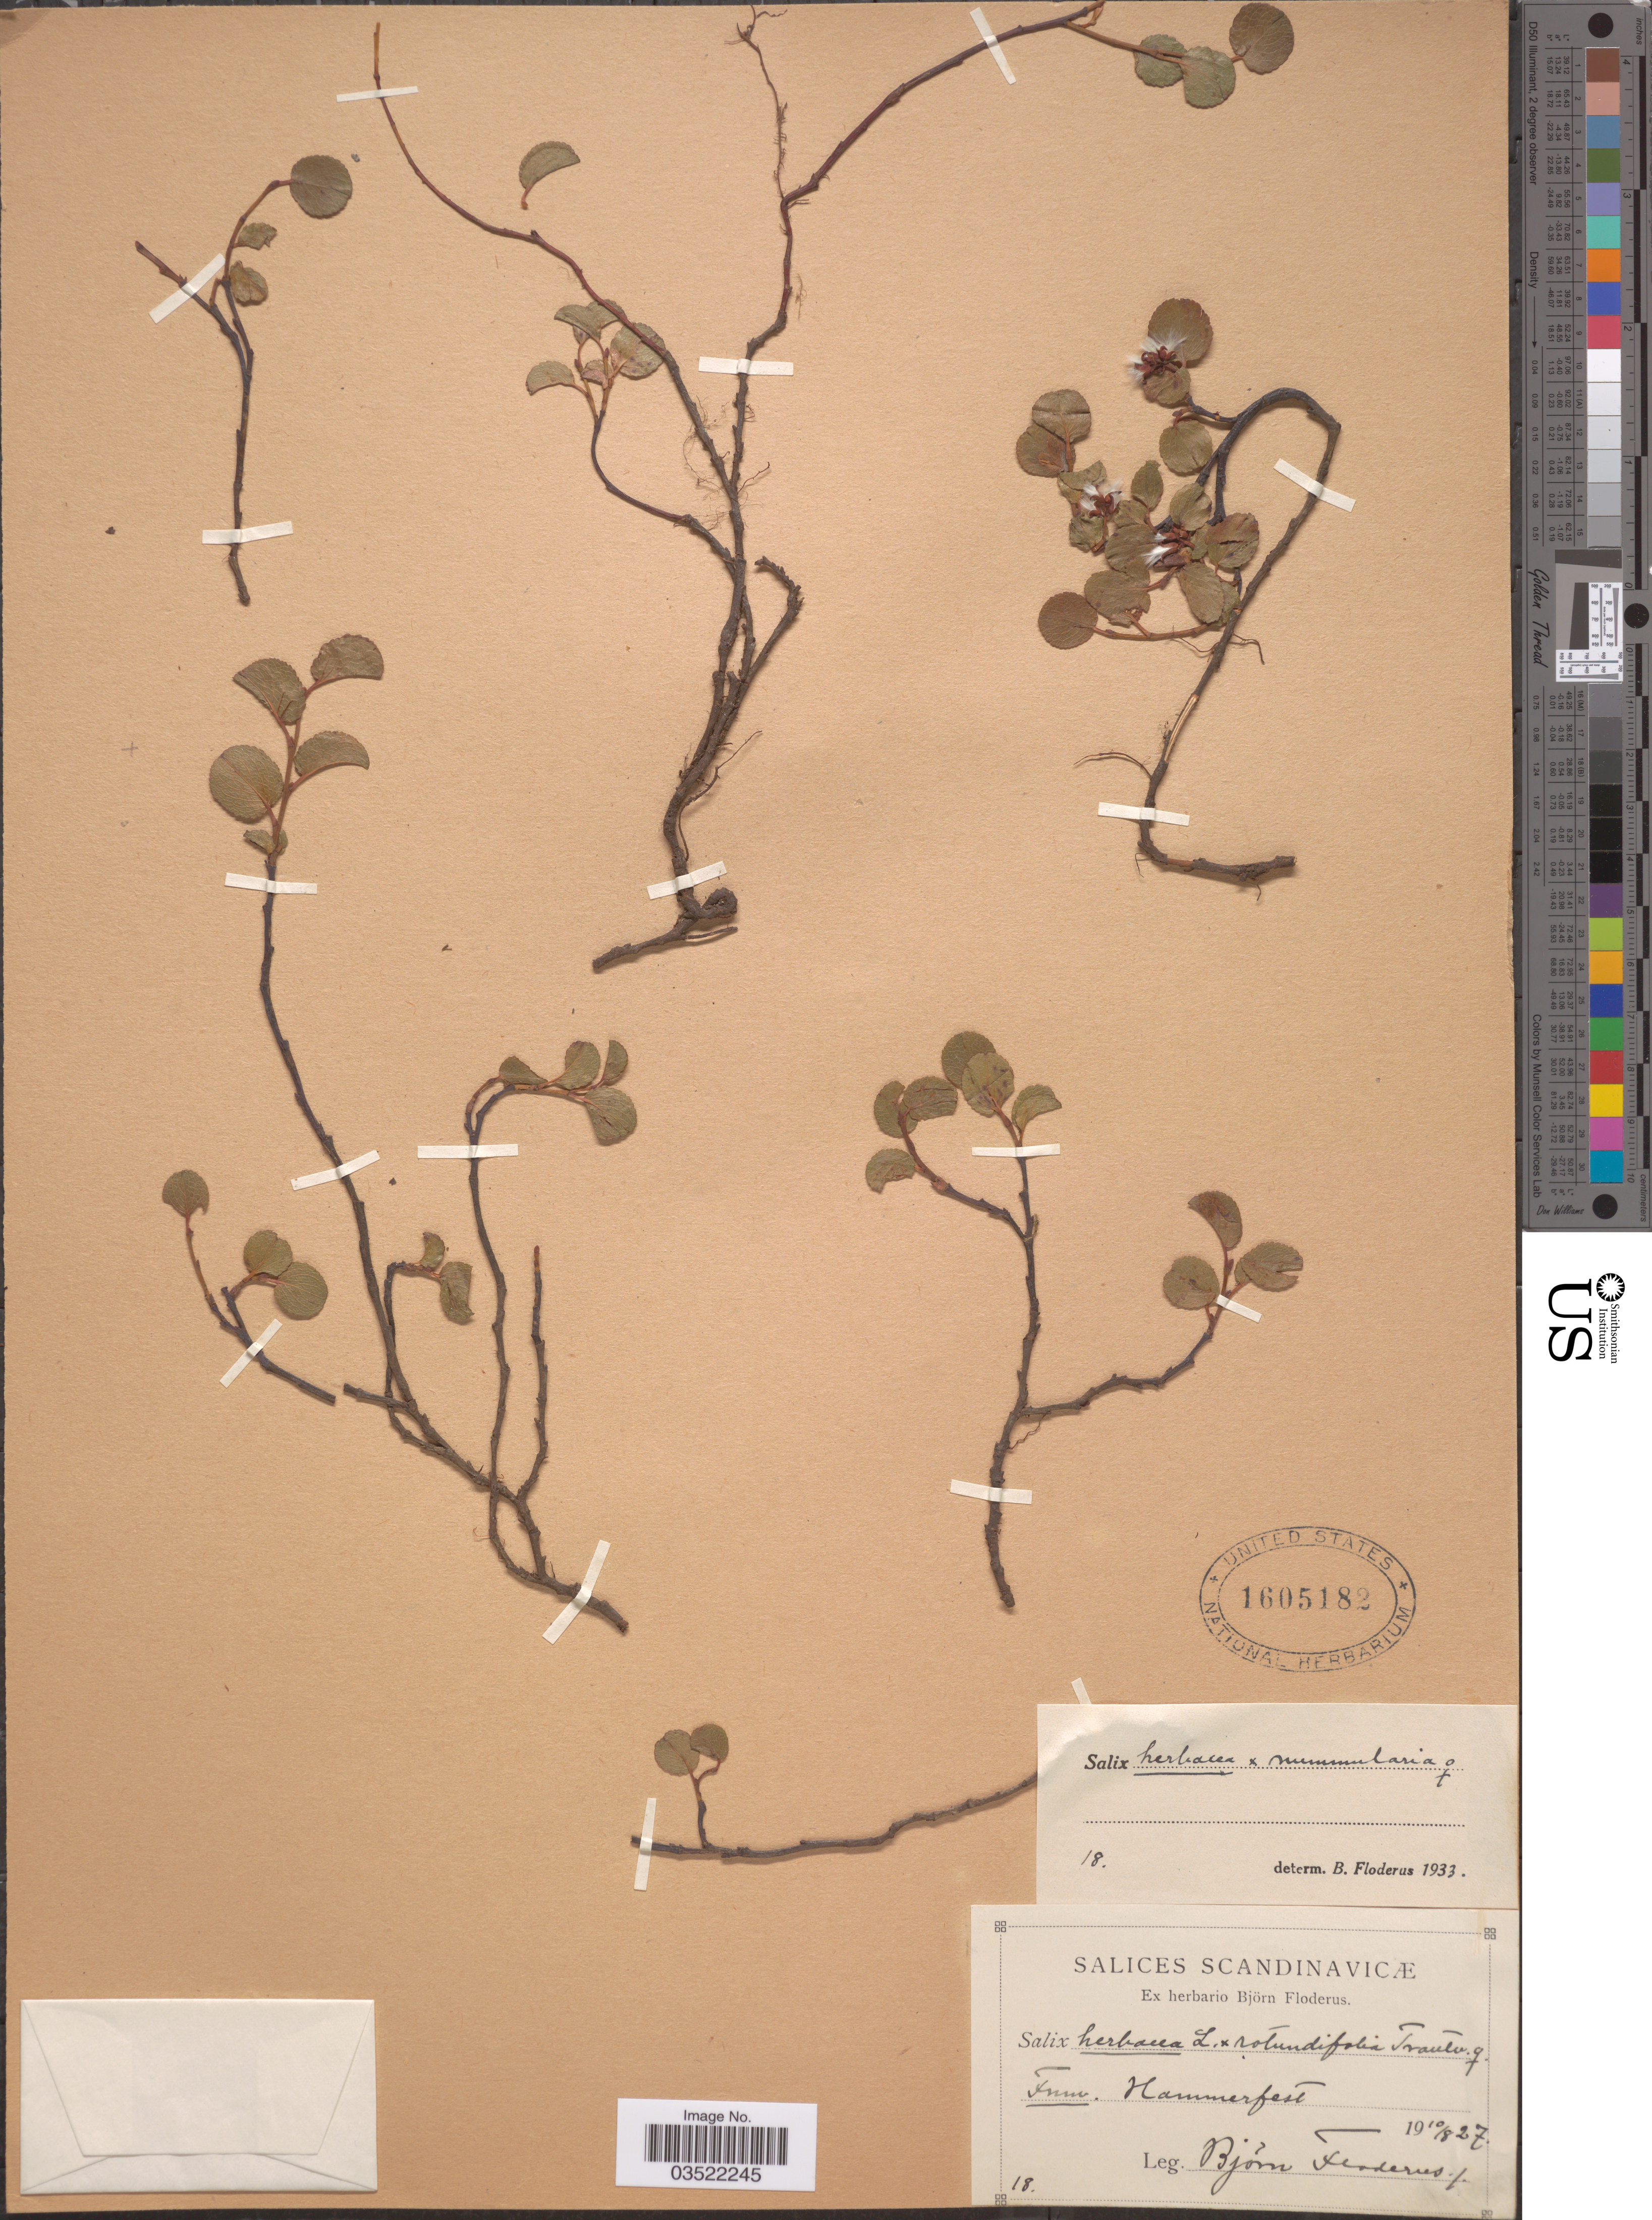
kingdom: Plantae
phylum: Tracheophyta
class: Magnoliopsida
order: Malpighiales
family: Salicaceae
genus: Salix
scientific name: Salix herbacea x S. nummularia Andersson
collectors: B. G. O. Floderus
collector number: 18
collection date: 1927-08-10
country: Norway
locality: Scandinavicæ. Fum. Hammerfest.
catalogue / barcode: US 1605182